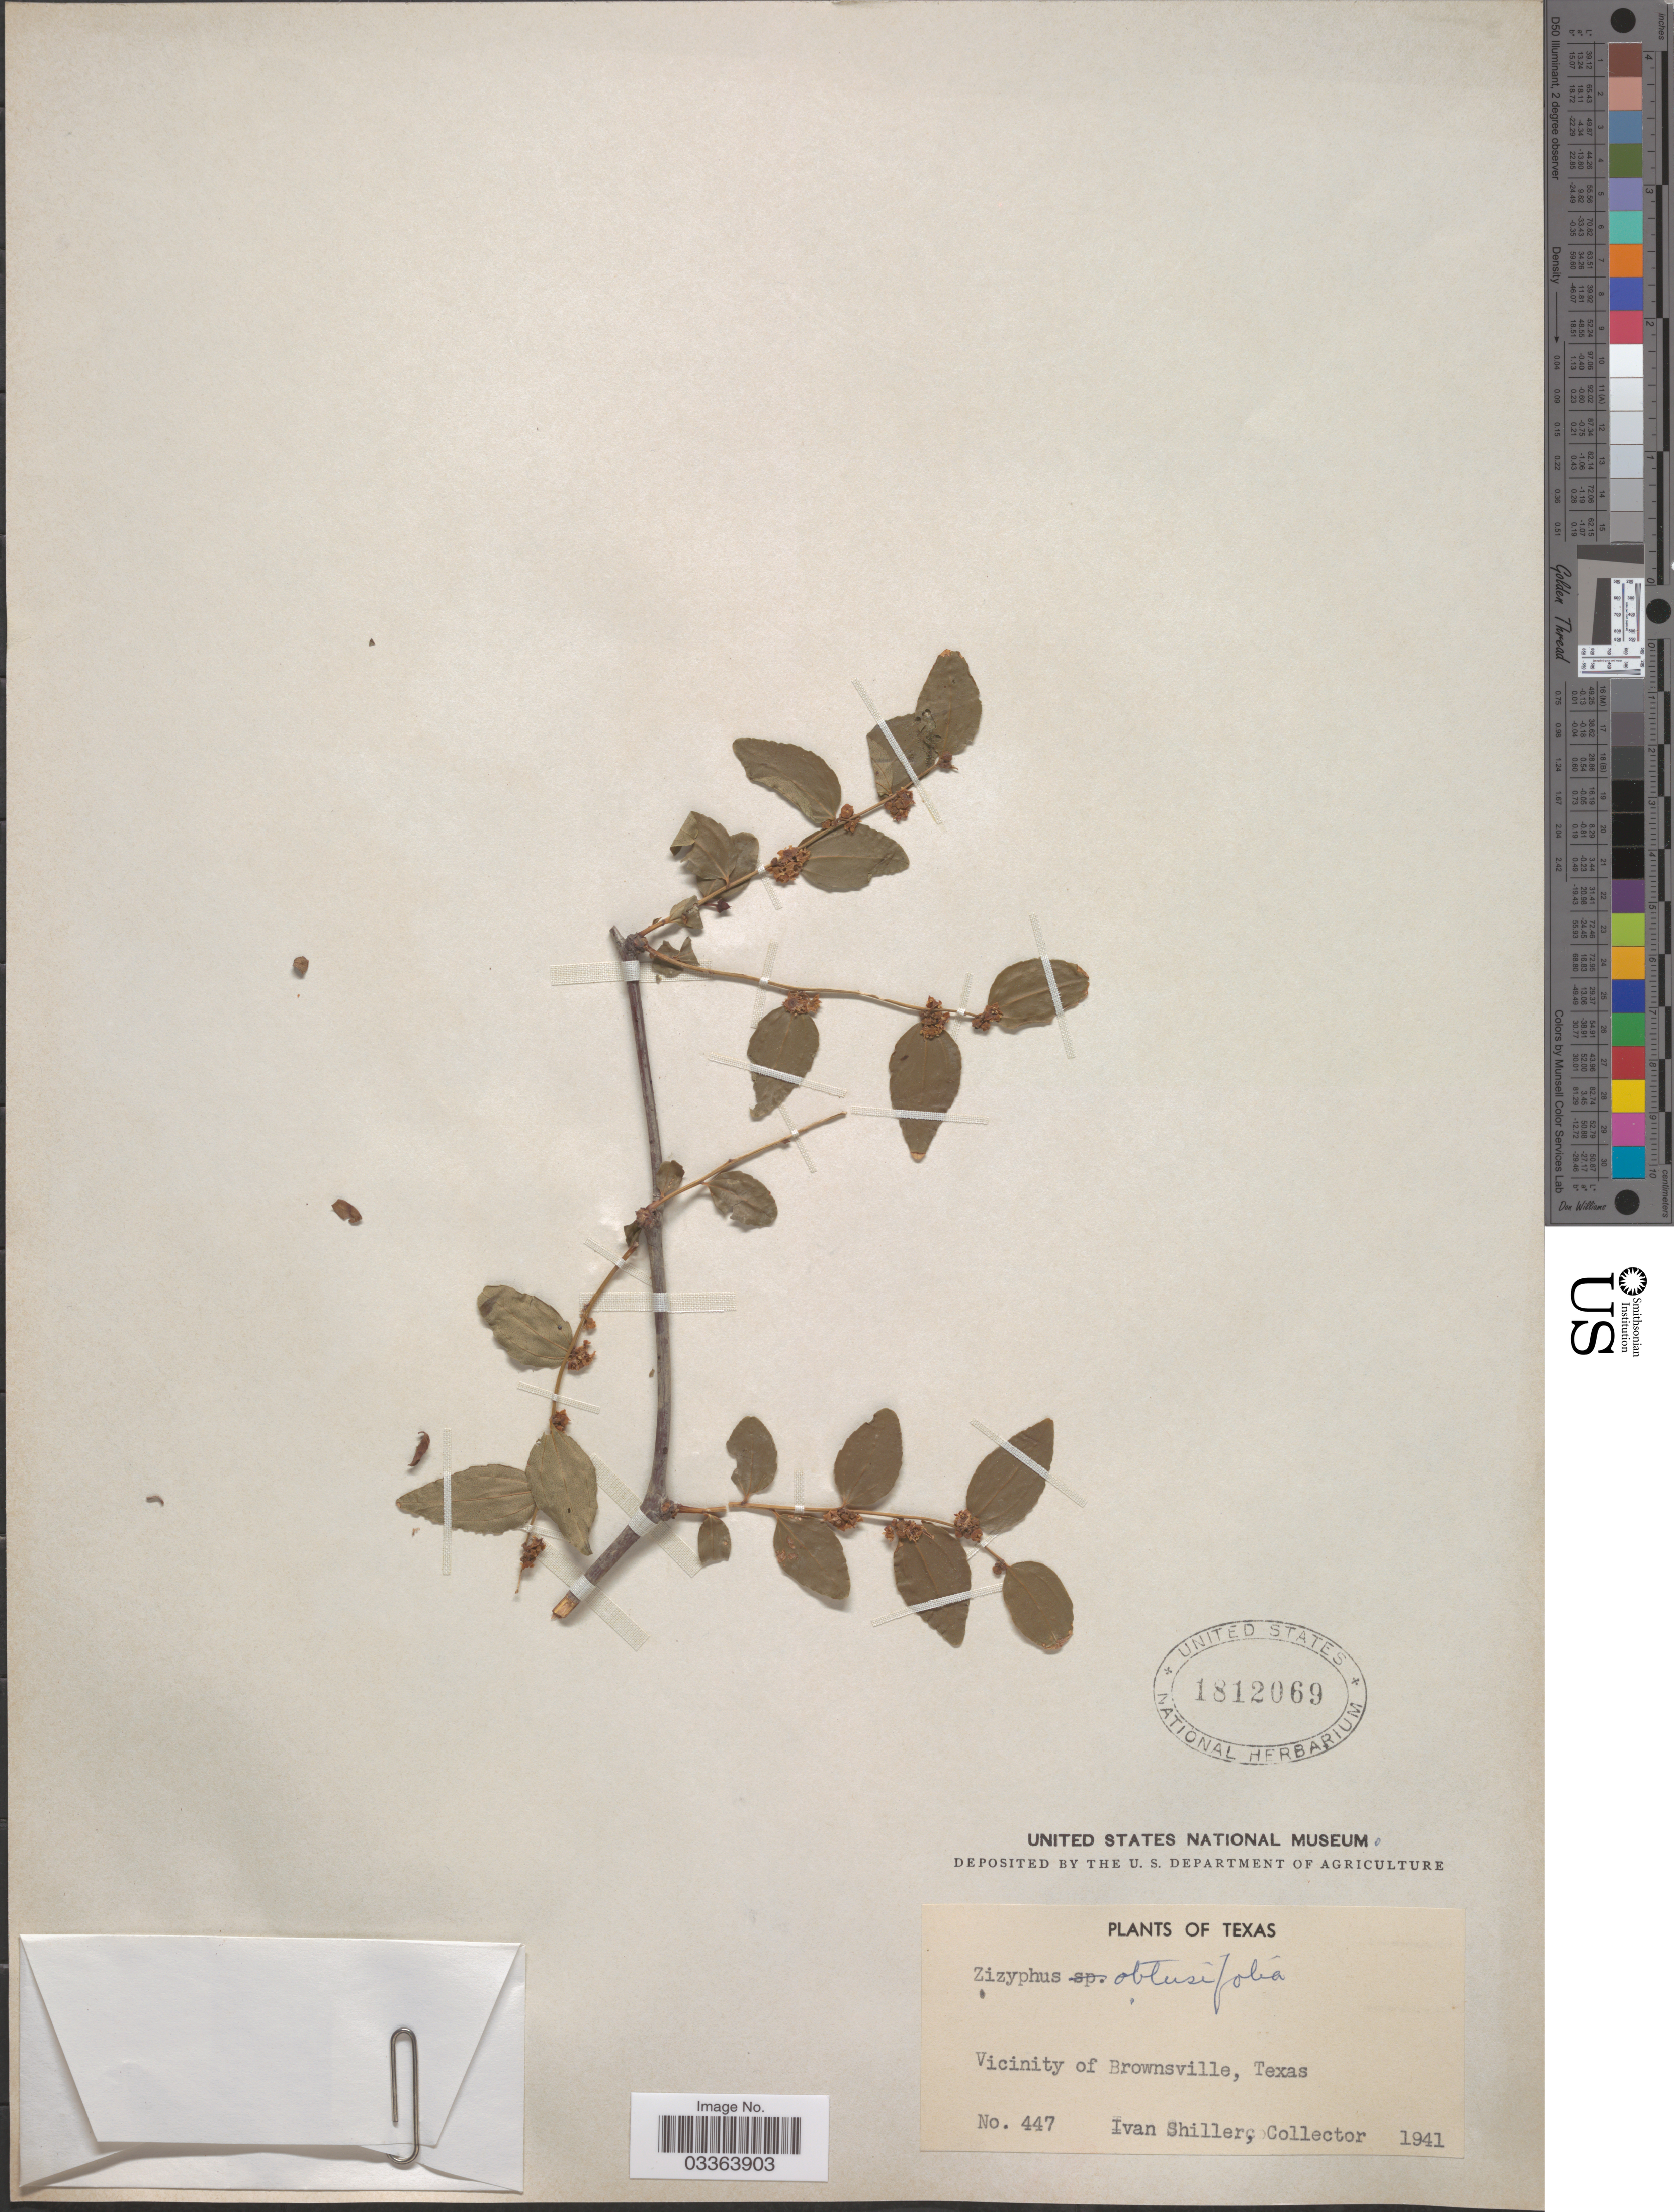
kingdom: Plantae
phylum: Tracheophyta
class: Magnoliopsida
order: Rosales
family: Rhamnaceae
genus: Sarcomphalus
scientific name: Sarcomphalus obtusifolius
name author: (Hook. ex Torr. & A. Gray) Hauenschild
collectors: I. Shiller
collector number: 447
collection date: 1941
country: United States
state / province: Texas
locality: Vicinity of Brownsville.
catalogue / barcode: US 1812069